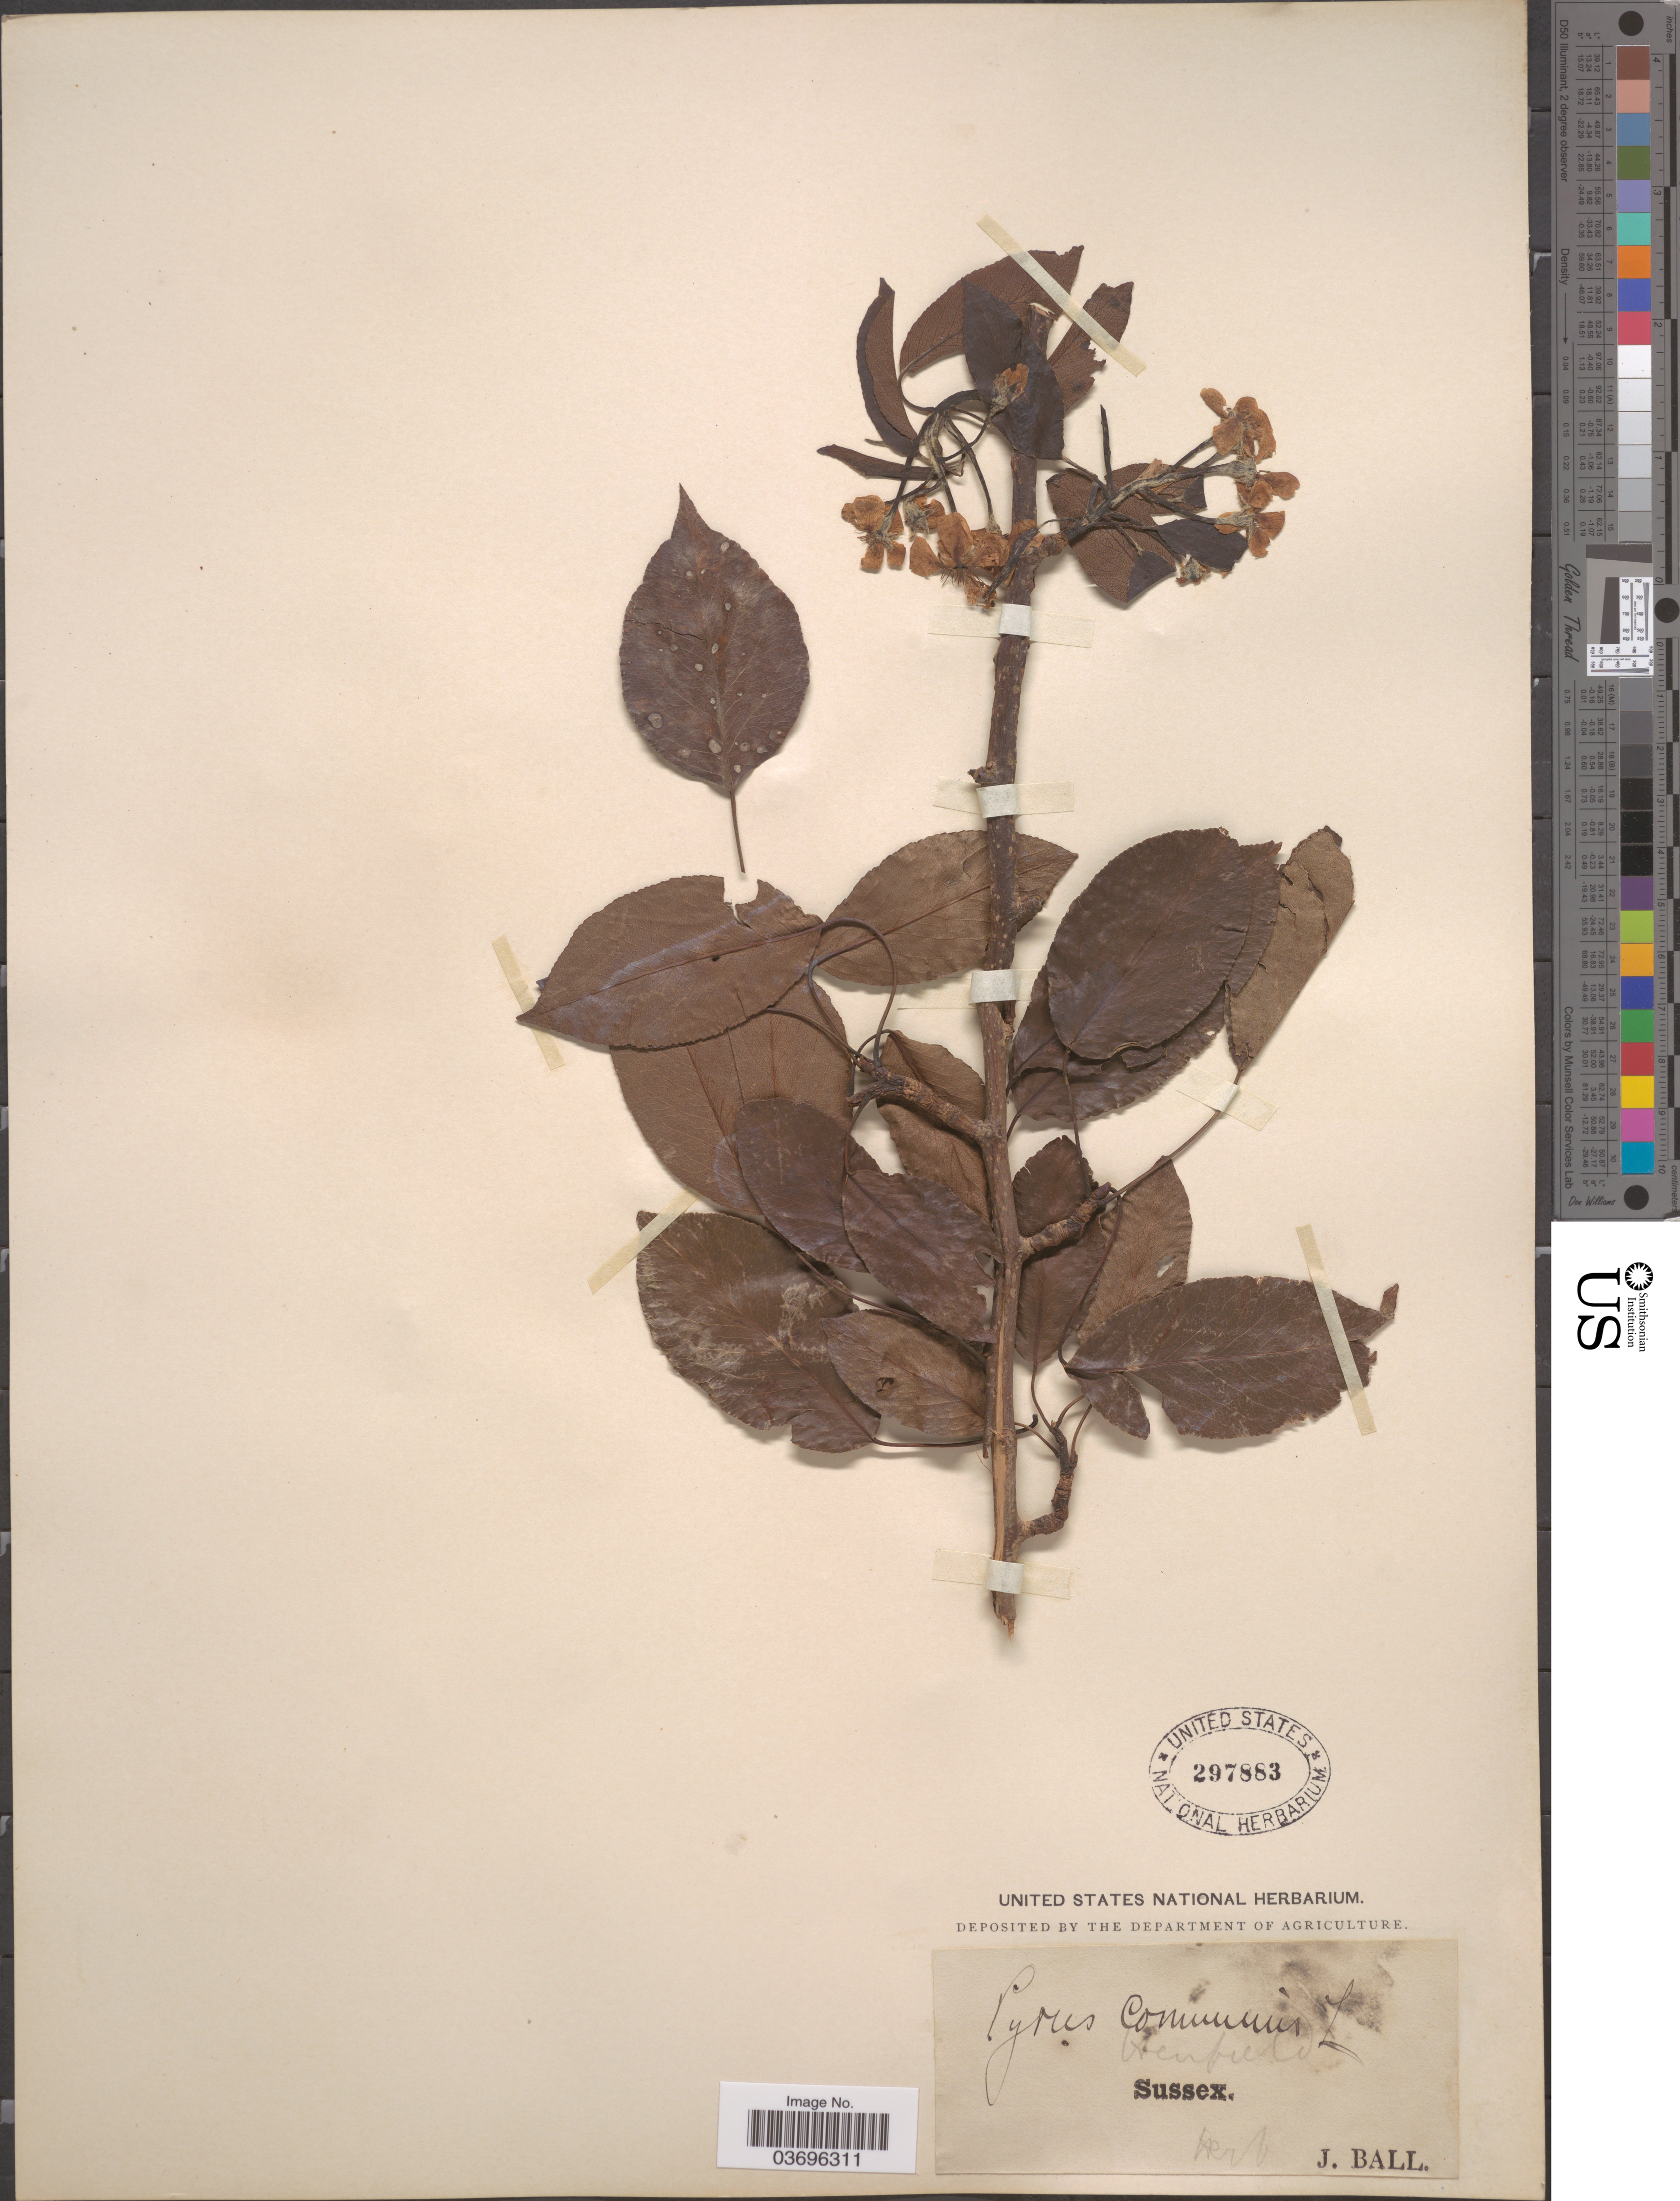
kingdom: Plantae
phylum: Tracheophyta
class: Magnoliopsida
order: Rosales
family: Rosaceae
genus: Pyrus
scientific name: Pyrus communis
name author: L.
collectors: ex herb. J. Ball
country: United Kingdom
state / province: England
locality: Henfield. Sussex.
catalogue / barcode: US 297883